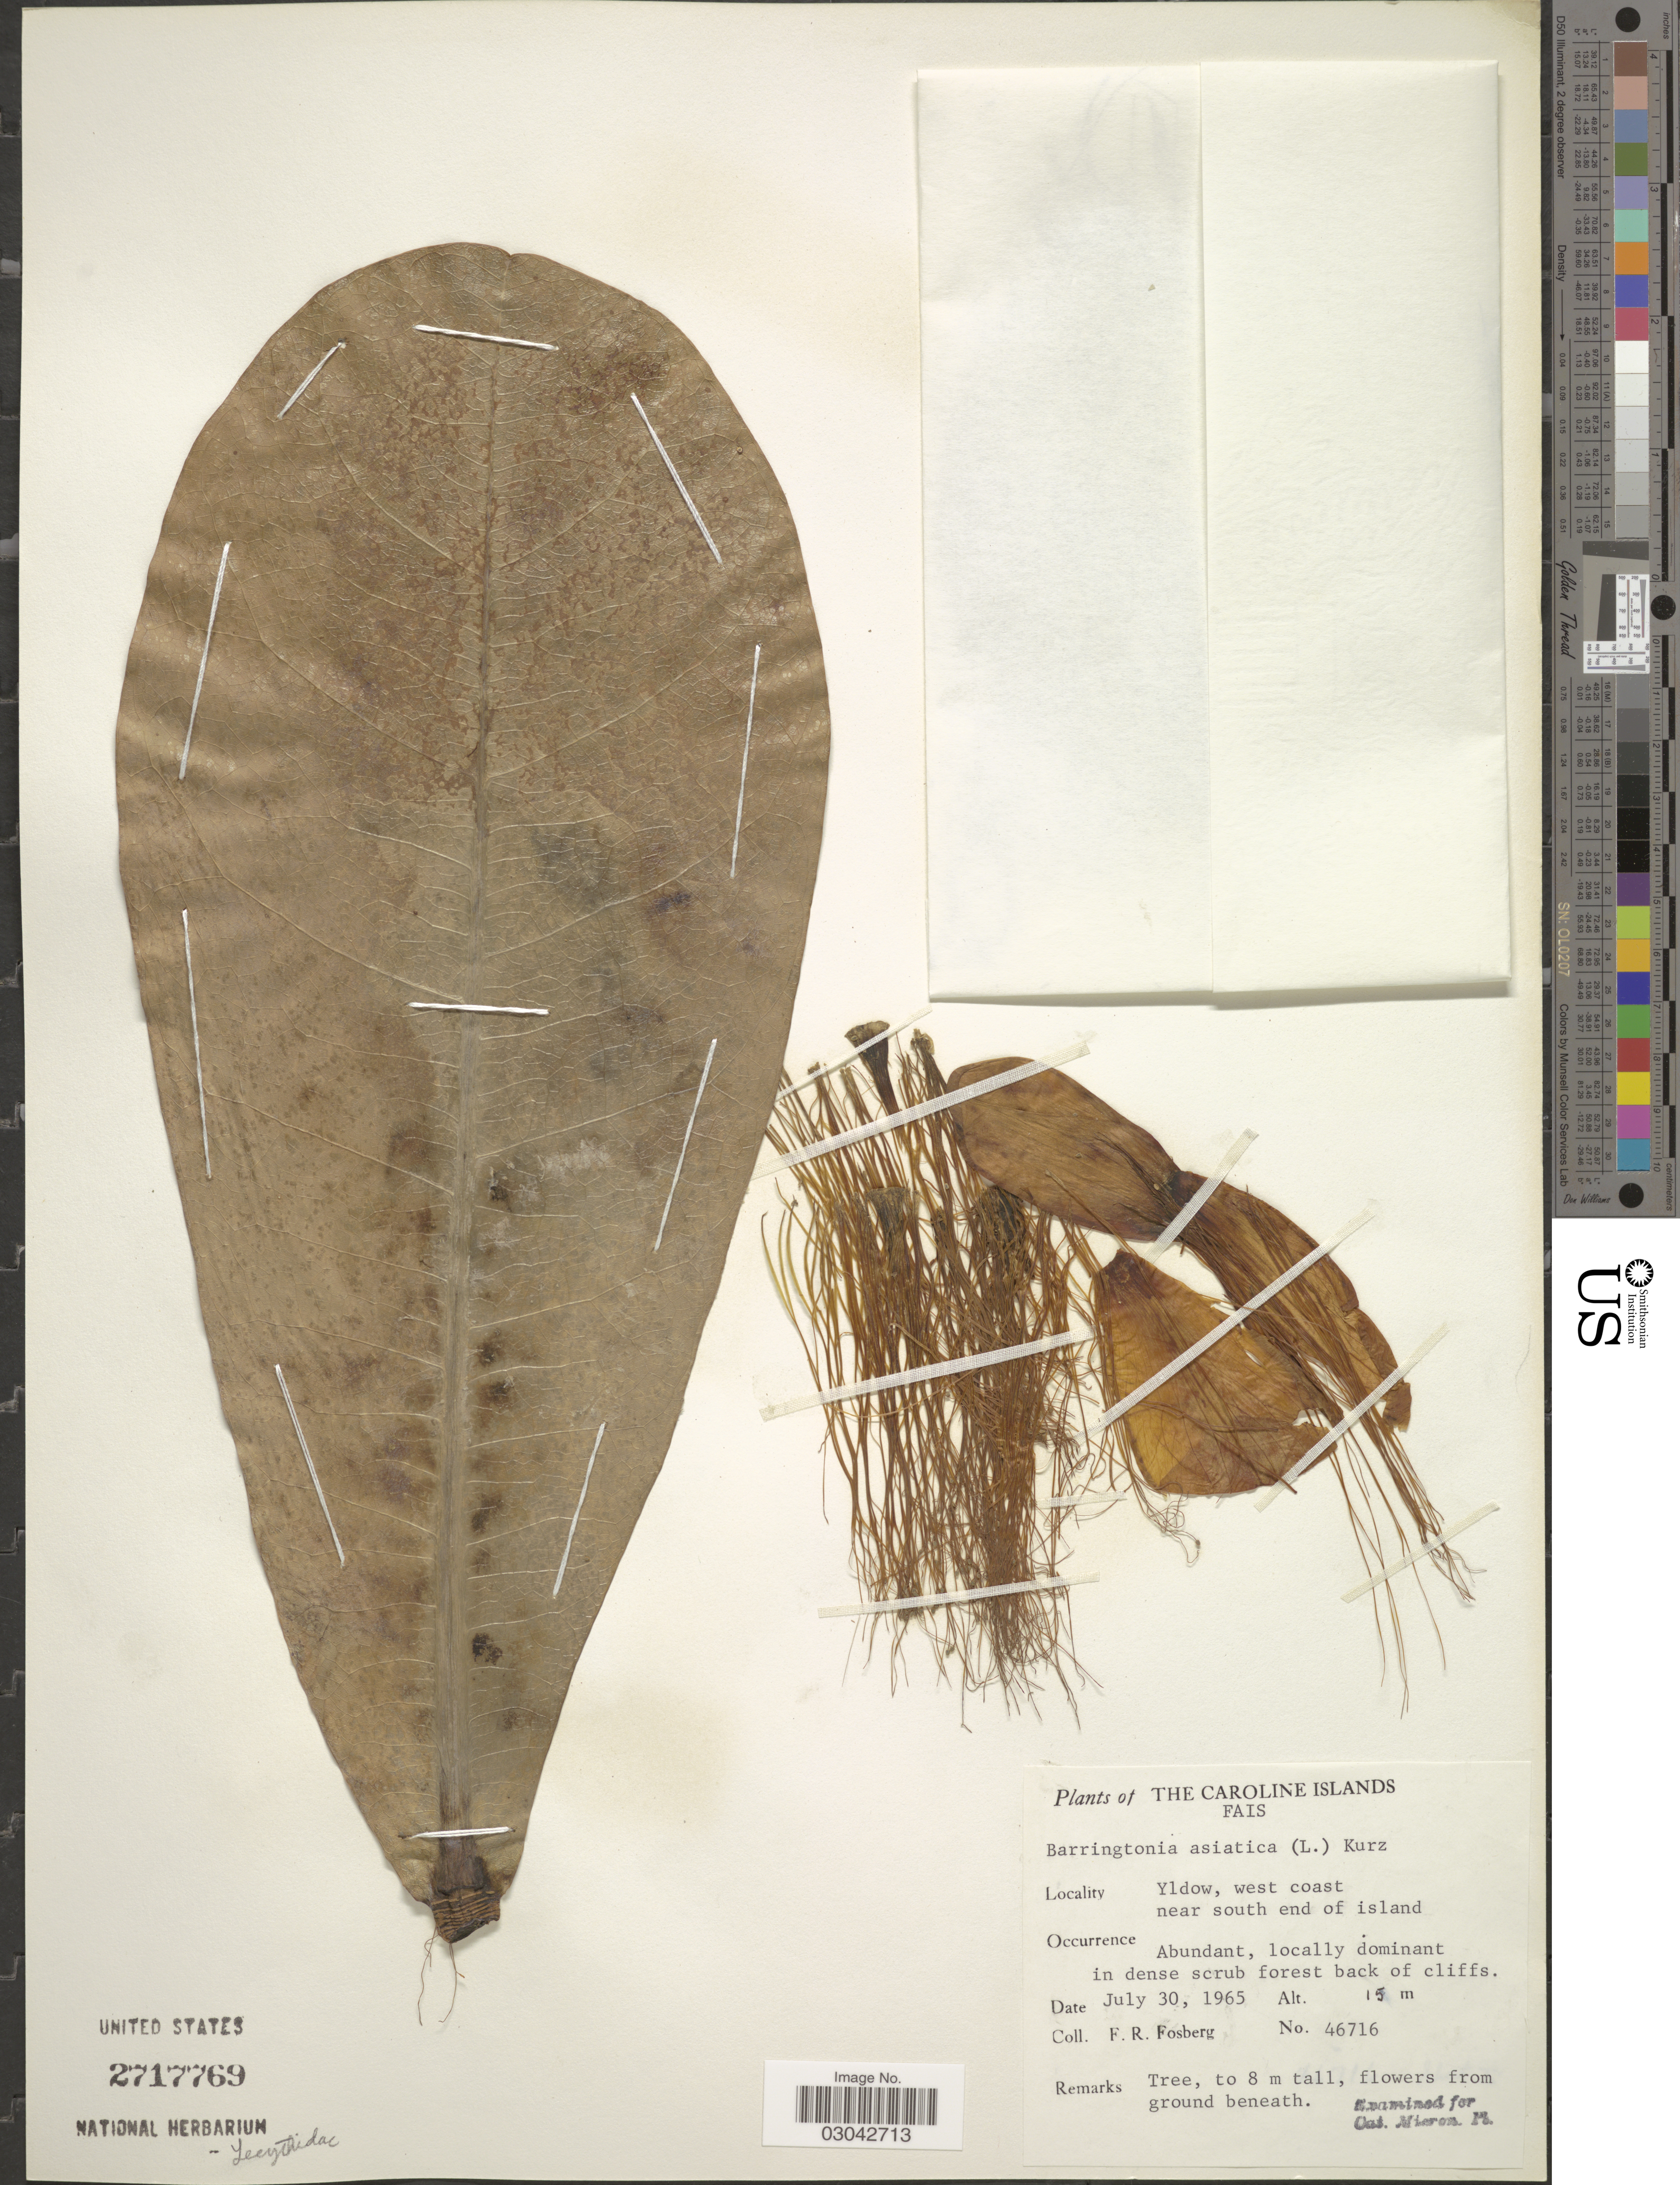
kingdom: Plantae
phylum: Tracheophyta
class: Magnoliopsida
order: Ericales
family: Lecythidaceae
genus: Barringtonia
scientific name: Barringtonia asiatica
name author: (L.) Kurz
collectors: F. R. Fosberg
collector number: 46716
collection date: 1965-07-30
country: Micronesia, Federated States of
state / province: Yap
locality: Caroline Islands. Fais. Yldow, west coast near south end of island.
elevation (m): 15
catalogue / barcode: US 2717769